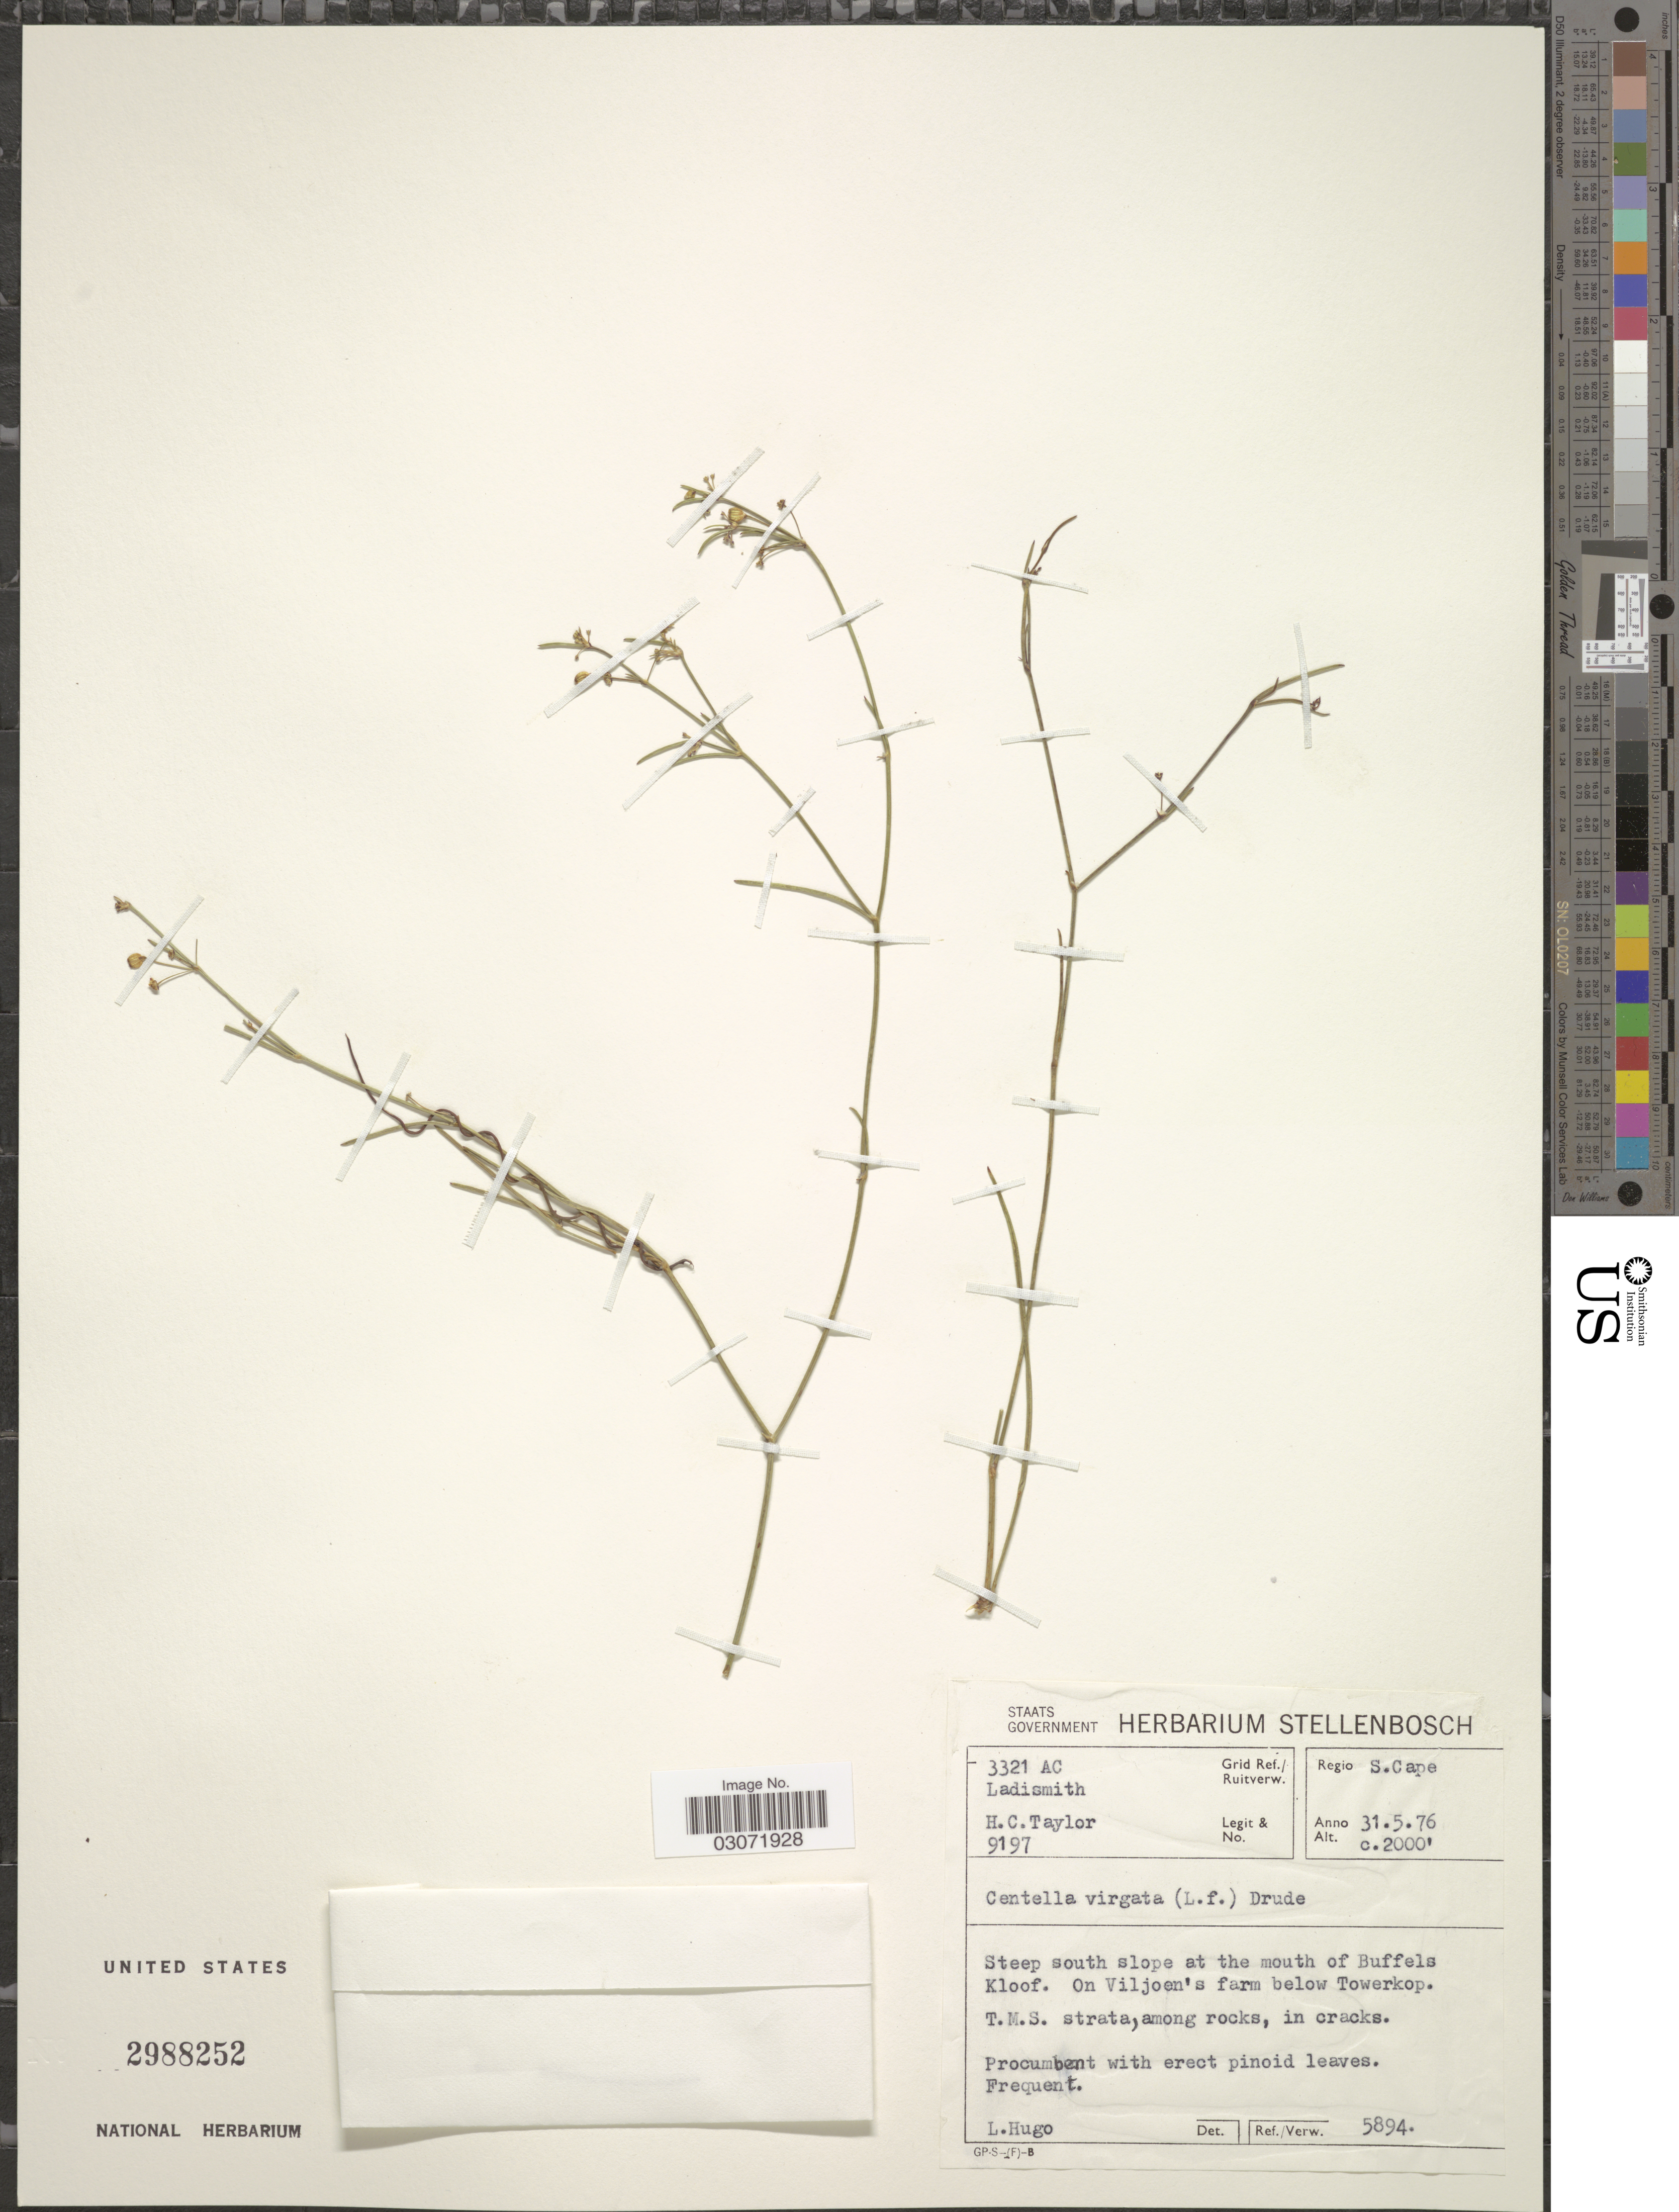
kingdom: Plantae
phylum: Tracheophyta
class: Magnoliopsida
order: Apiales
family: Apiaceae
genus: Centella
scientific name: Centella virgata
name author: (L. f.) Drude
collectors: H. Taylor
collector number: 9197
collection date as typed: Transcribed d/m/y: 31/5/76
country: South Africa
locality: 3321 AC Grid Ref. Ladismith. Regio S. Cape. Steep south slope at the mouth of Buffels Kloof. On Viljoen's farm below Towerkop.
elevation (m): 610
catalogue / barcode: US 2988252